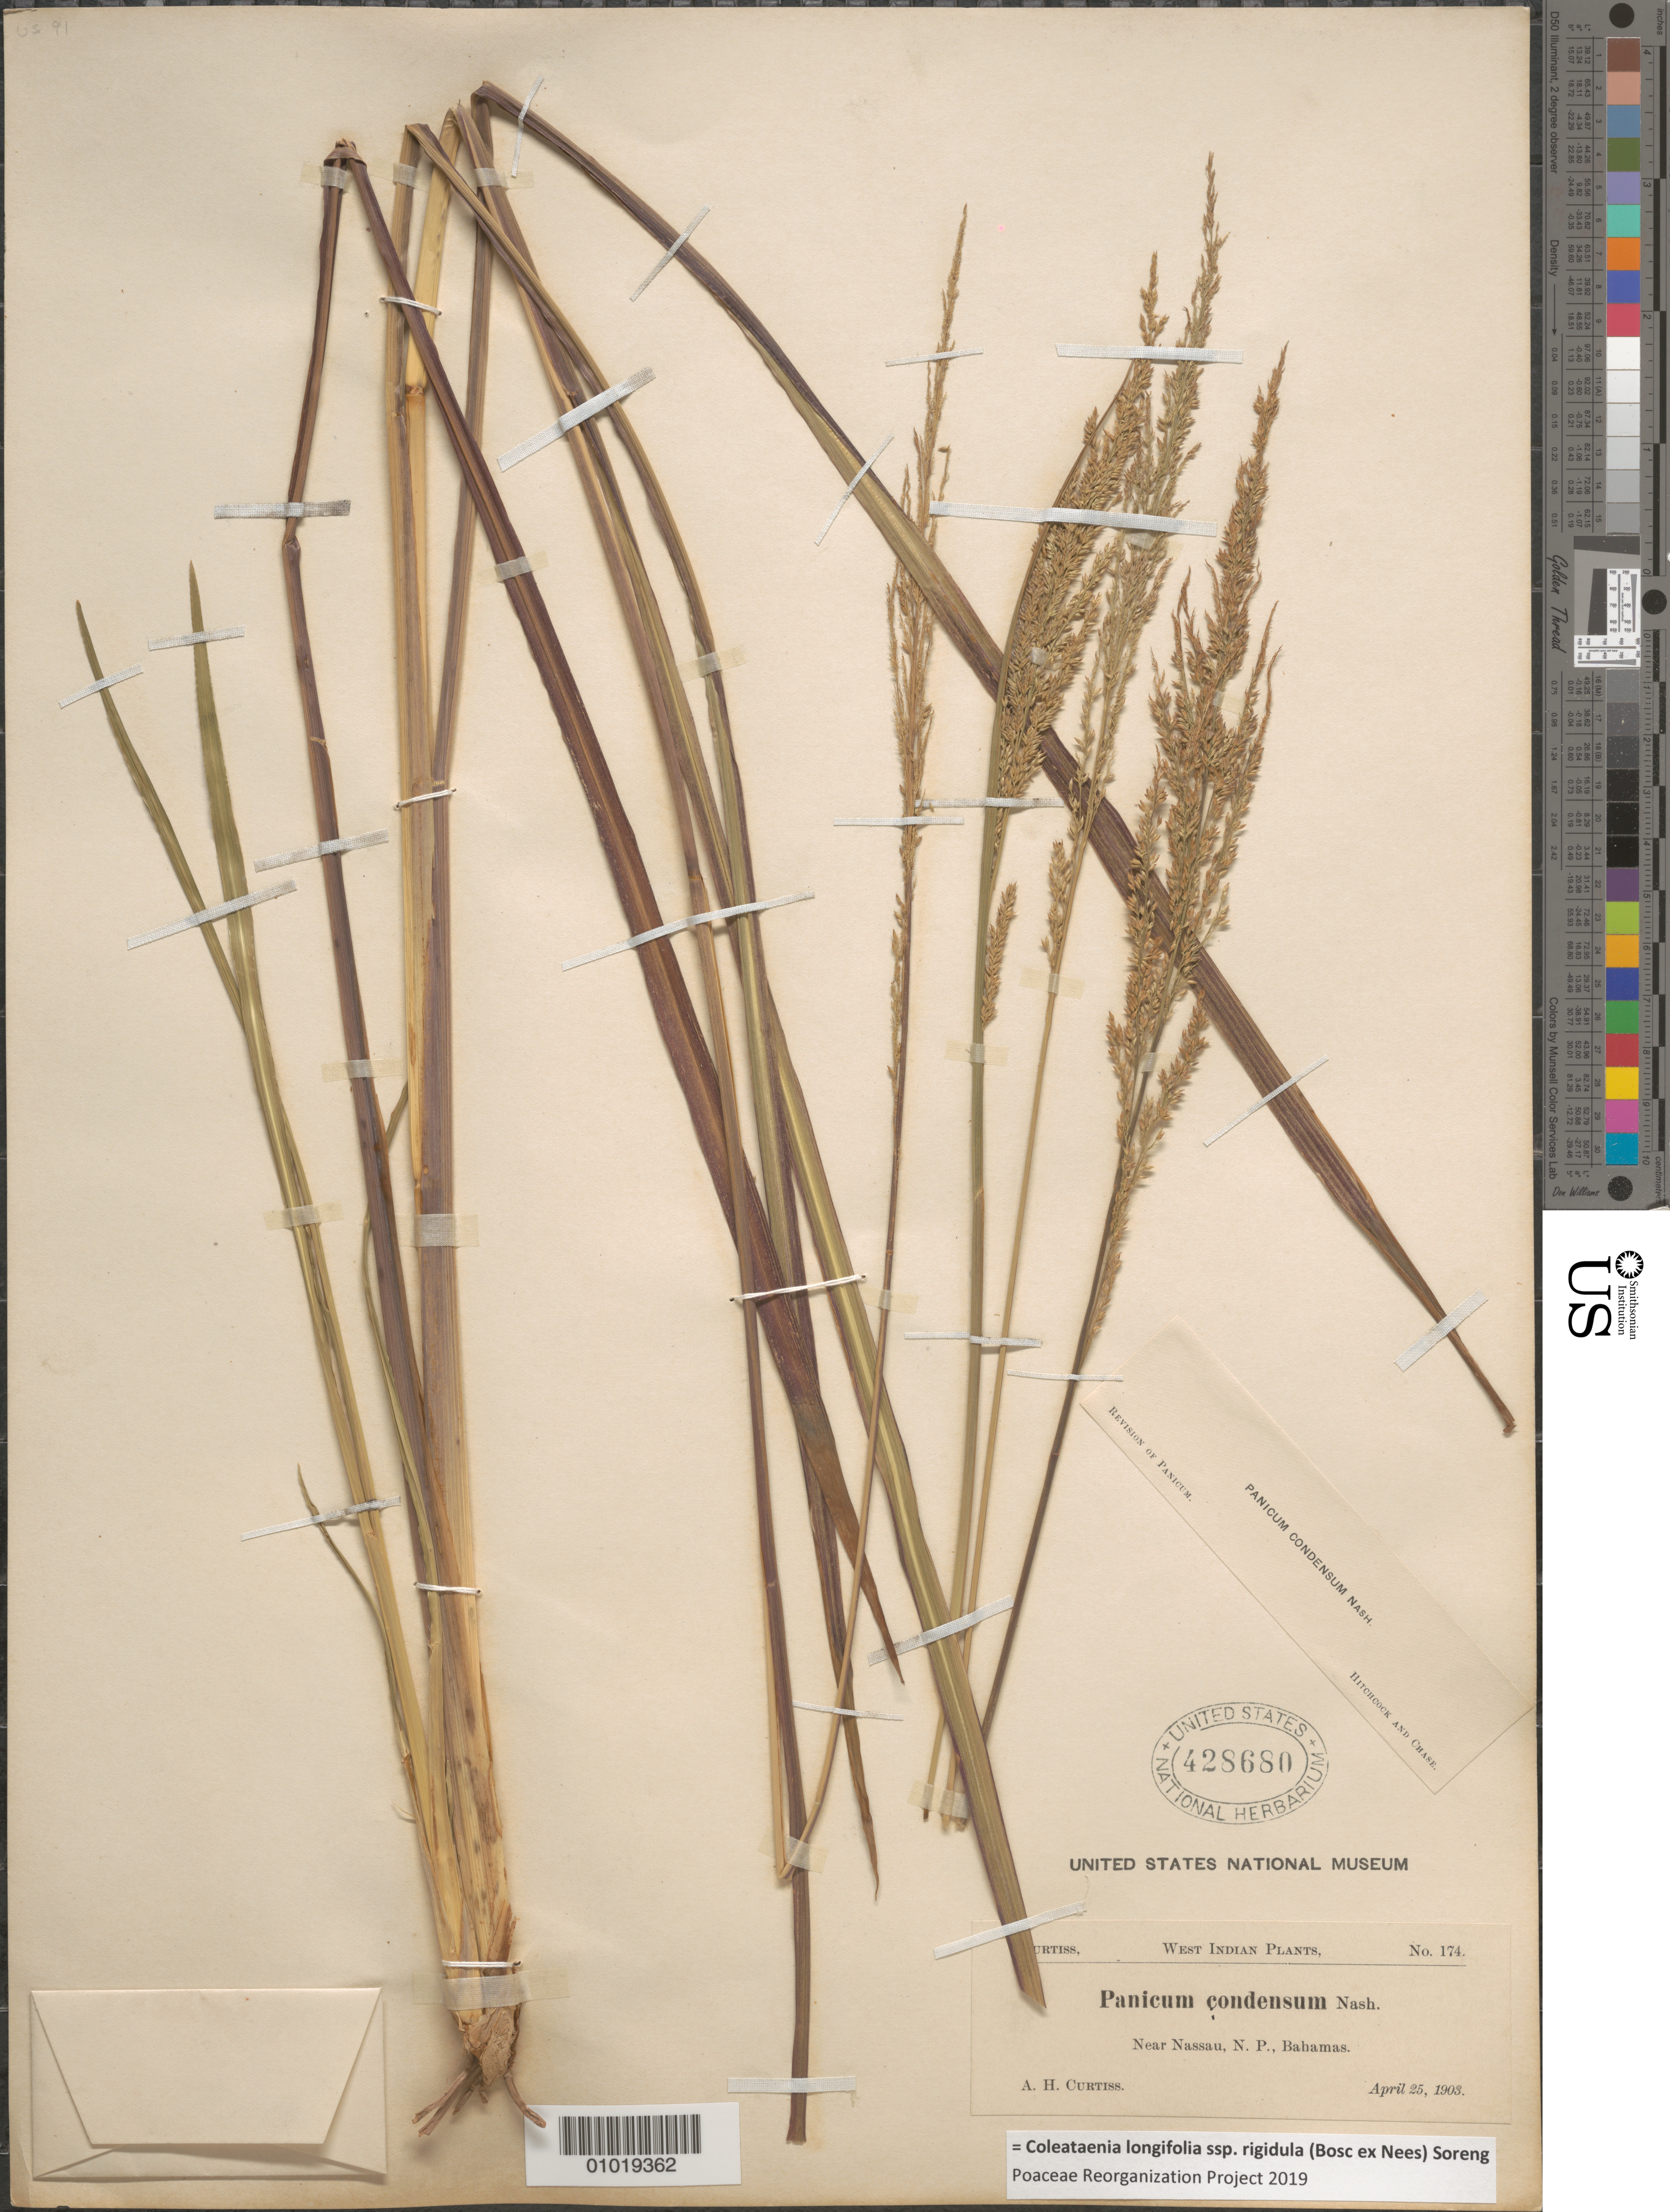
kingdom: Plantae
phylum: Tracheophyta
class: Liliopsida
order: Poales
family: Poaceae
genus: Panicum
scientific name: Panicum condensum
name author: Nash ex Small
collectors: A. H. Curtiss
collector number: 174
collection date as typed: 25 Apr 1903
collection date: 1903-04-25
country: Bahamas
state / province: New Providence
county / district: Nassau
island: New Providence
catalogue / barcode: US 428680